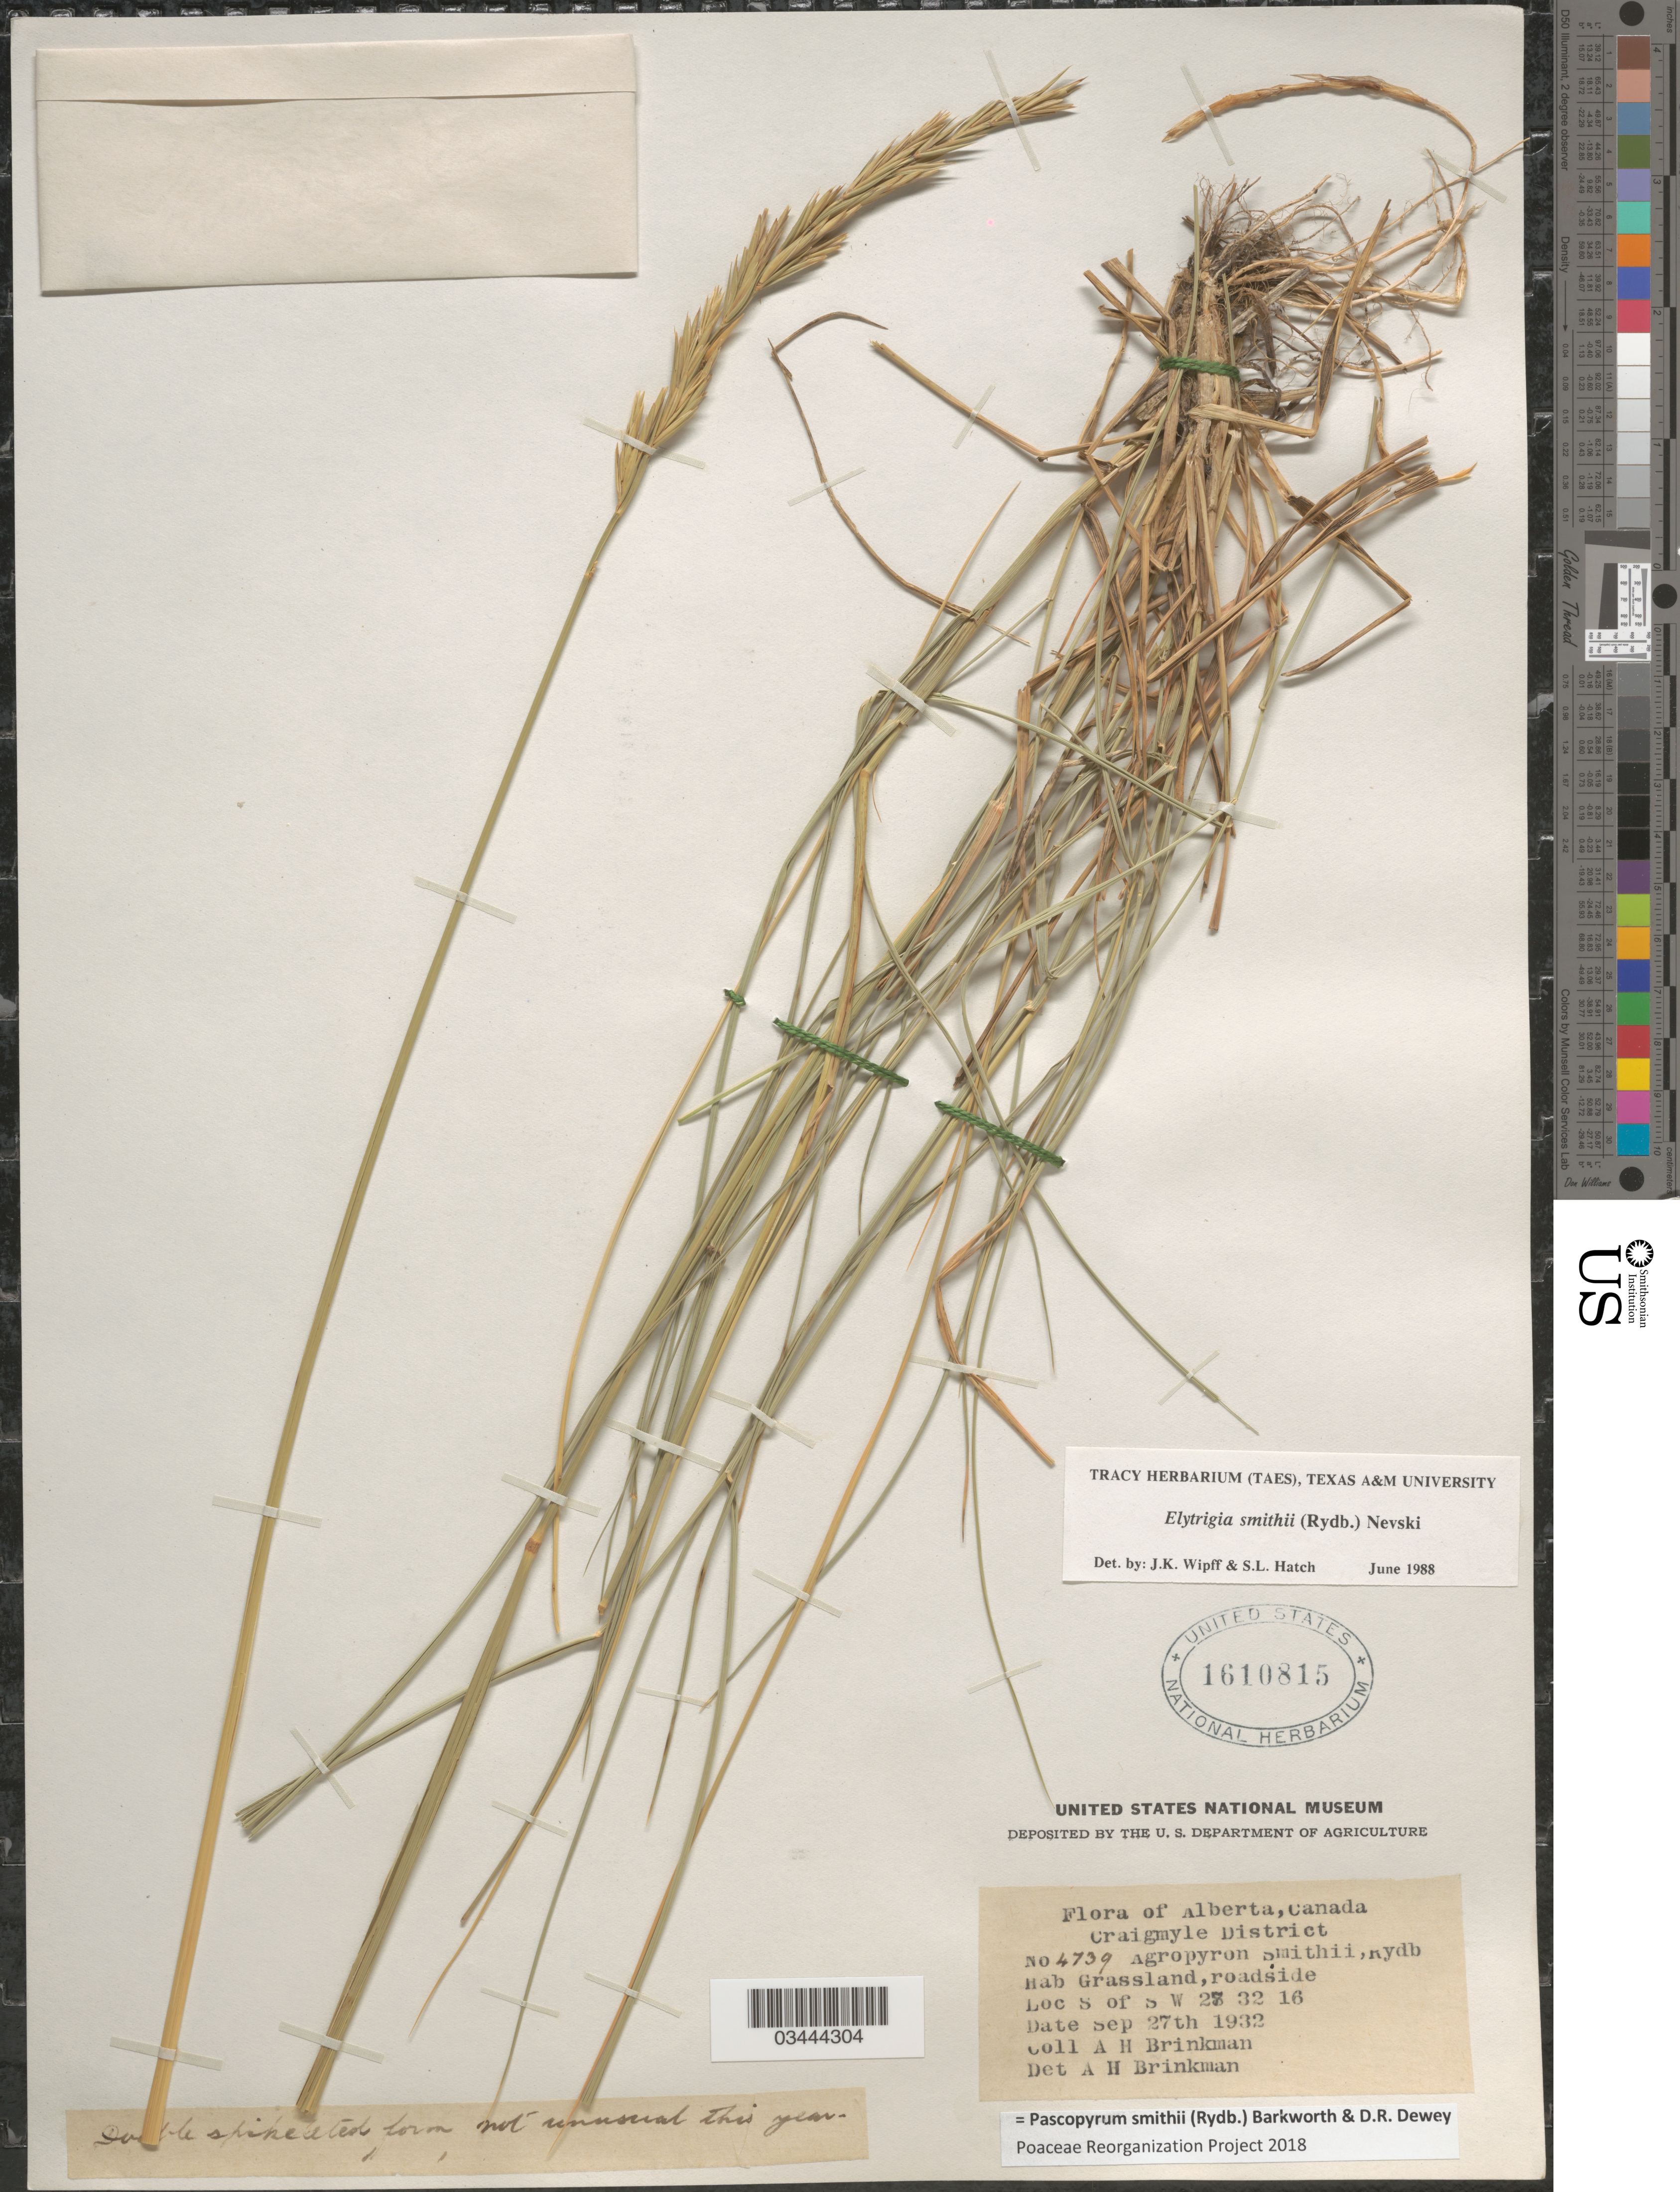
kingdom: Plantae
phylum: Tracheophyta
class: Liliopsida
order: Poales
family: Poaceae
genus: Pascopyrum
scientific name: Pascopyrum smithii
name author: (Rydb.) Barkworth & Dewey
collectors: A. Brinkman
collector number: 4739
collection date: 1932-09-27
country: Canada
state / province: Alberta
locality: Craigmyle District. Grassland, roadside. S of S W 27 32 16.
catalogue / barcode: US 1610815